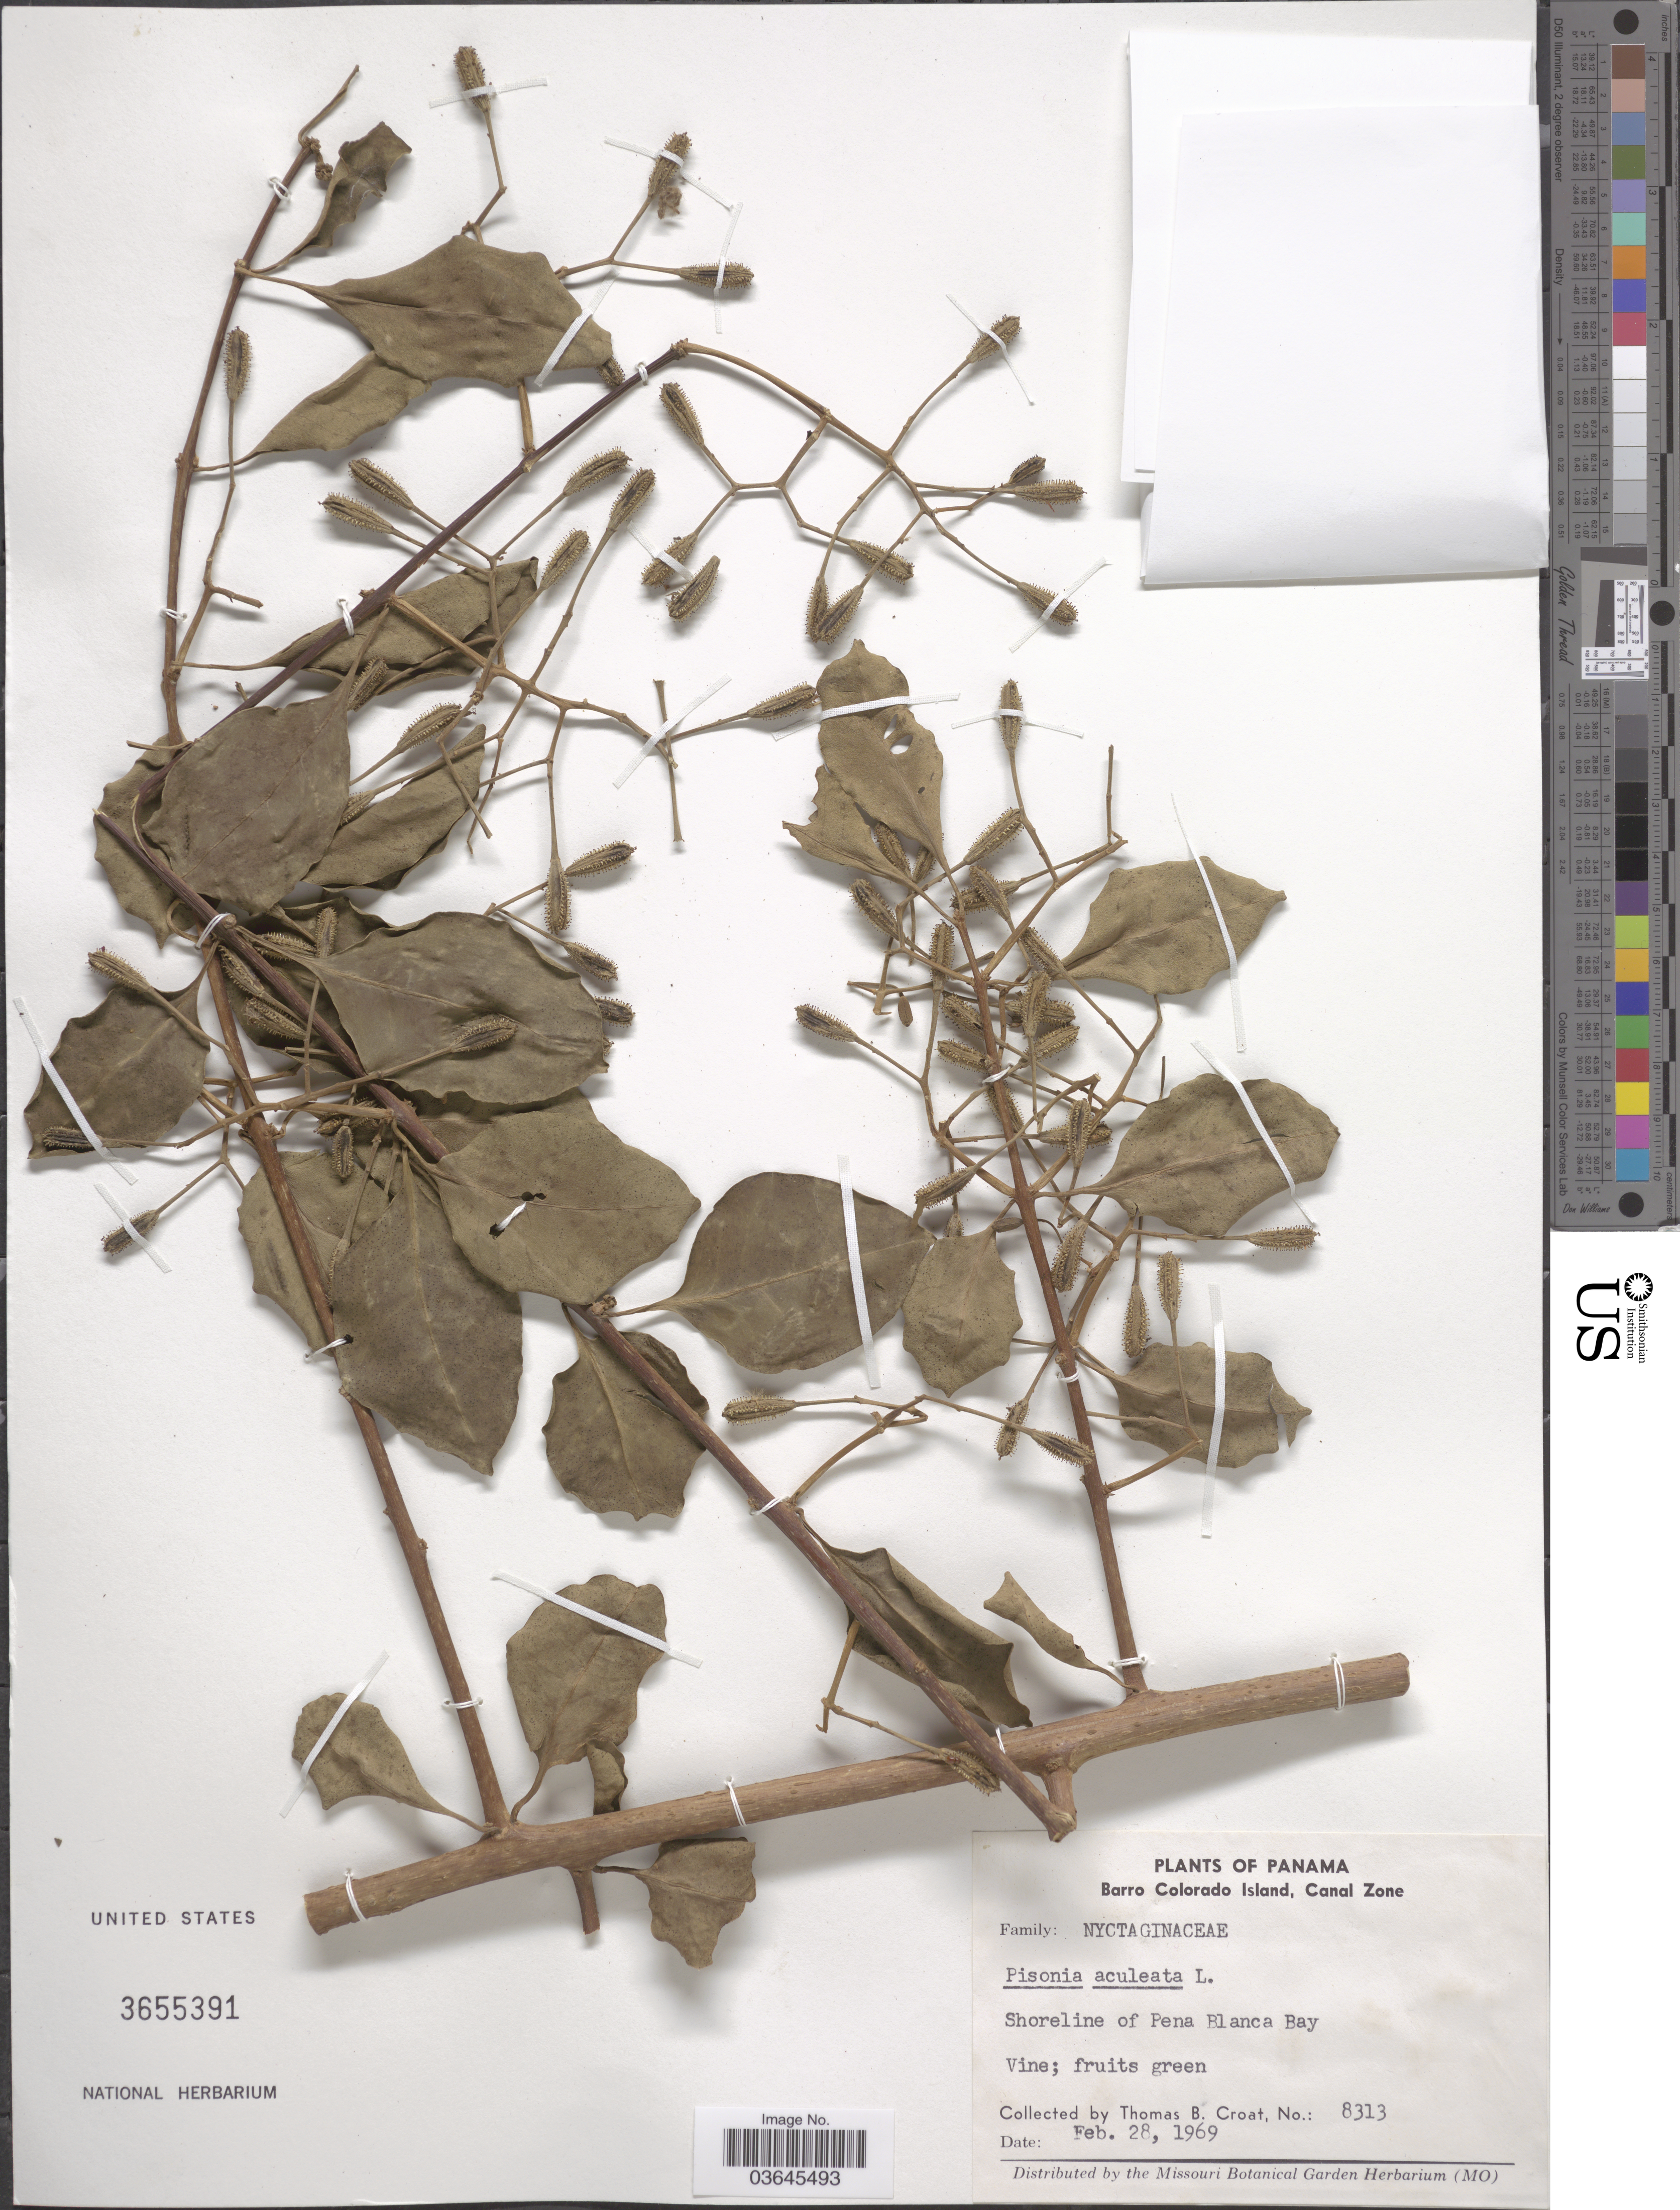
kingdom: Plantae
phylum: Tracheophyta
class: Magnoliopsida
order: Caryophyllales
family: Nyctaginaceae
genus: Pisonia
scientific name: Pisonia aculeata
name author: L.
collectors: T. B. Croat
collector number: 8313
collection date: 1969-02-28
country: Panama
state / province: Panamá Oeste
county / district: Canal Zone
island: Barro Colorado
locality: Barro Colorado Island, Canal Zone. Shoreline of Pena Blanca Bay.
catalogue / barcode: US 3655391